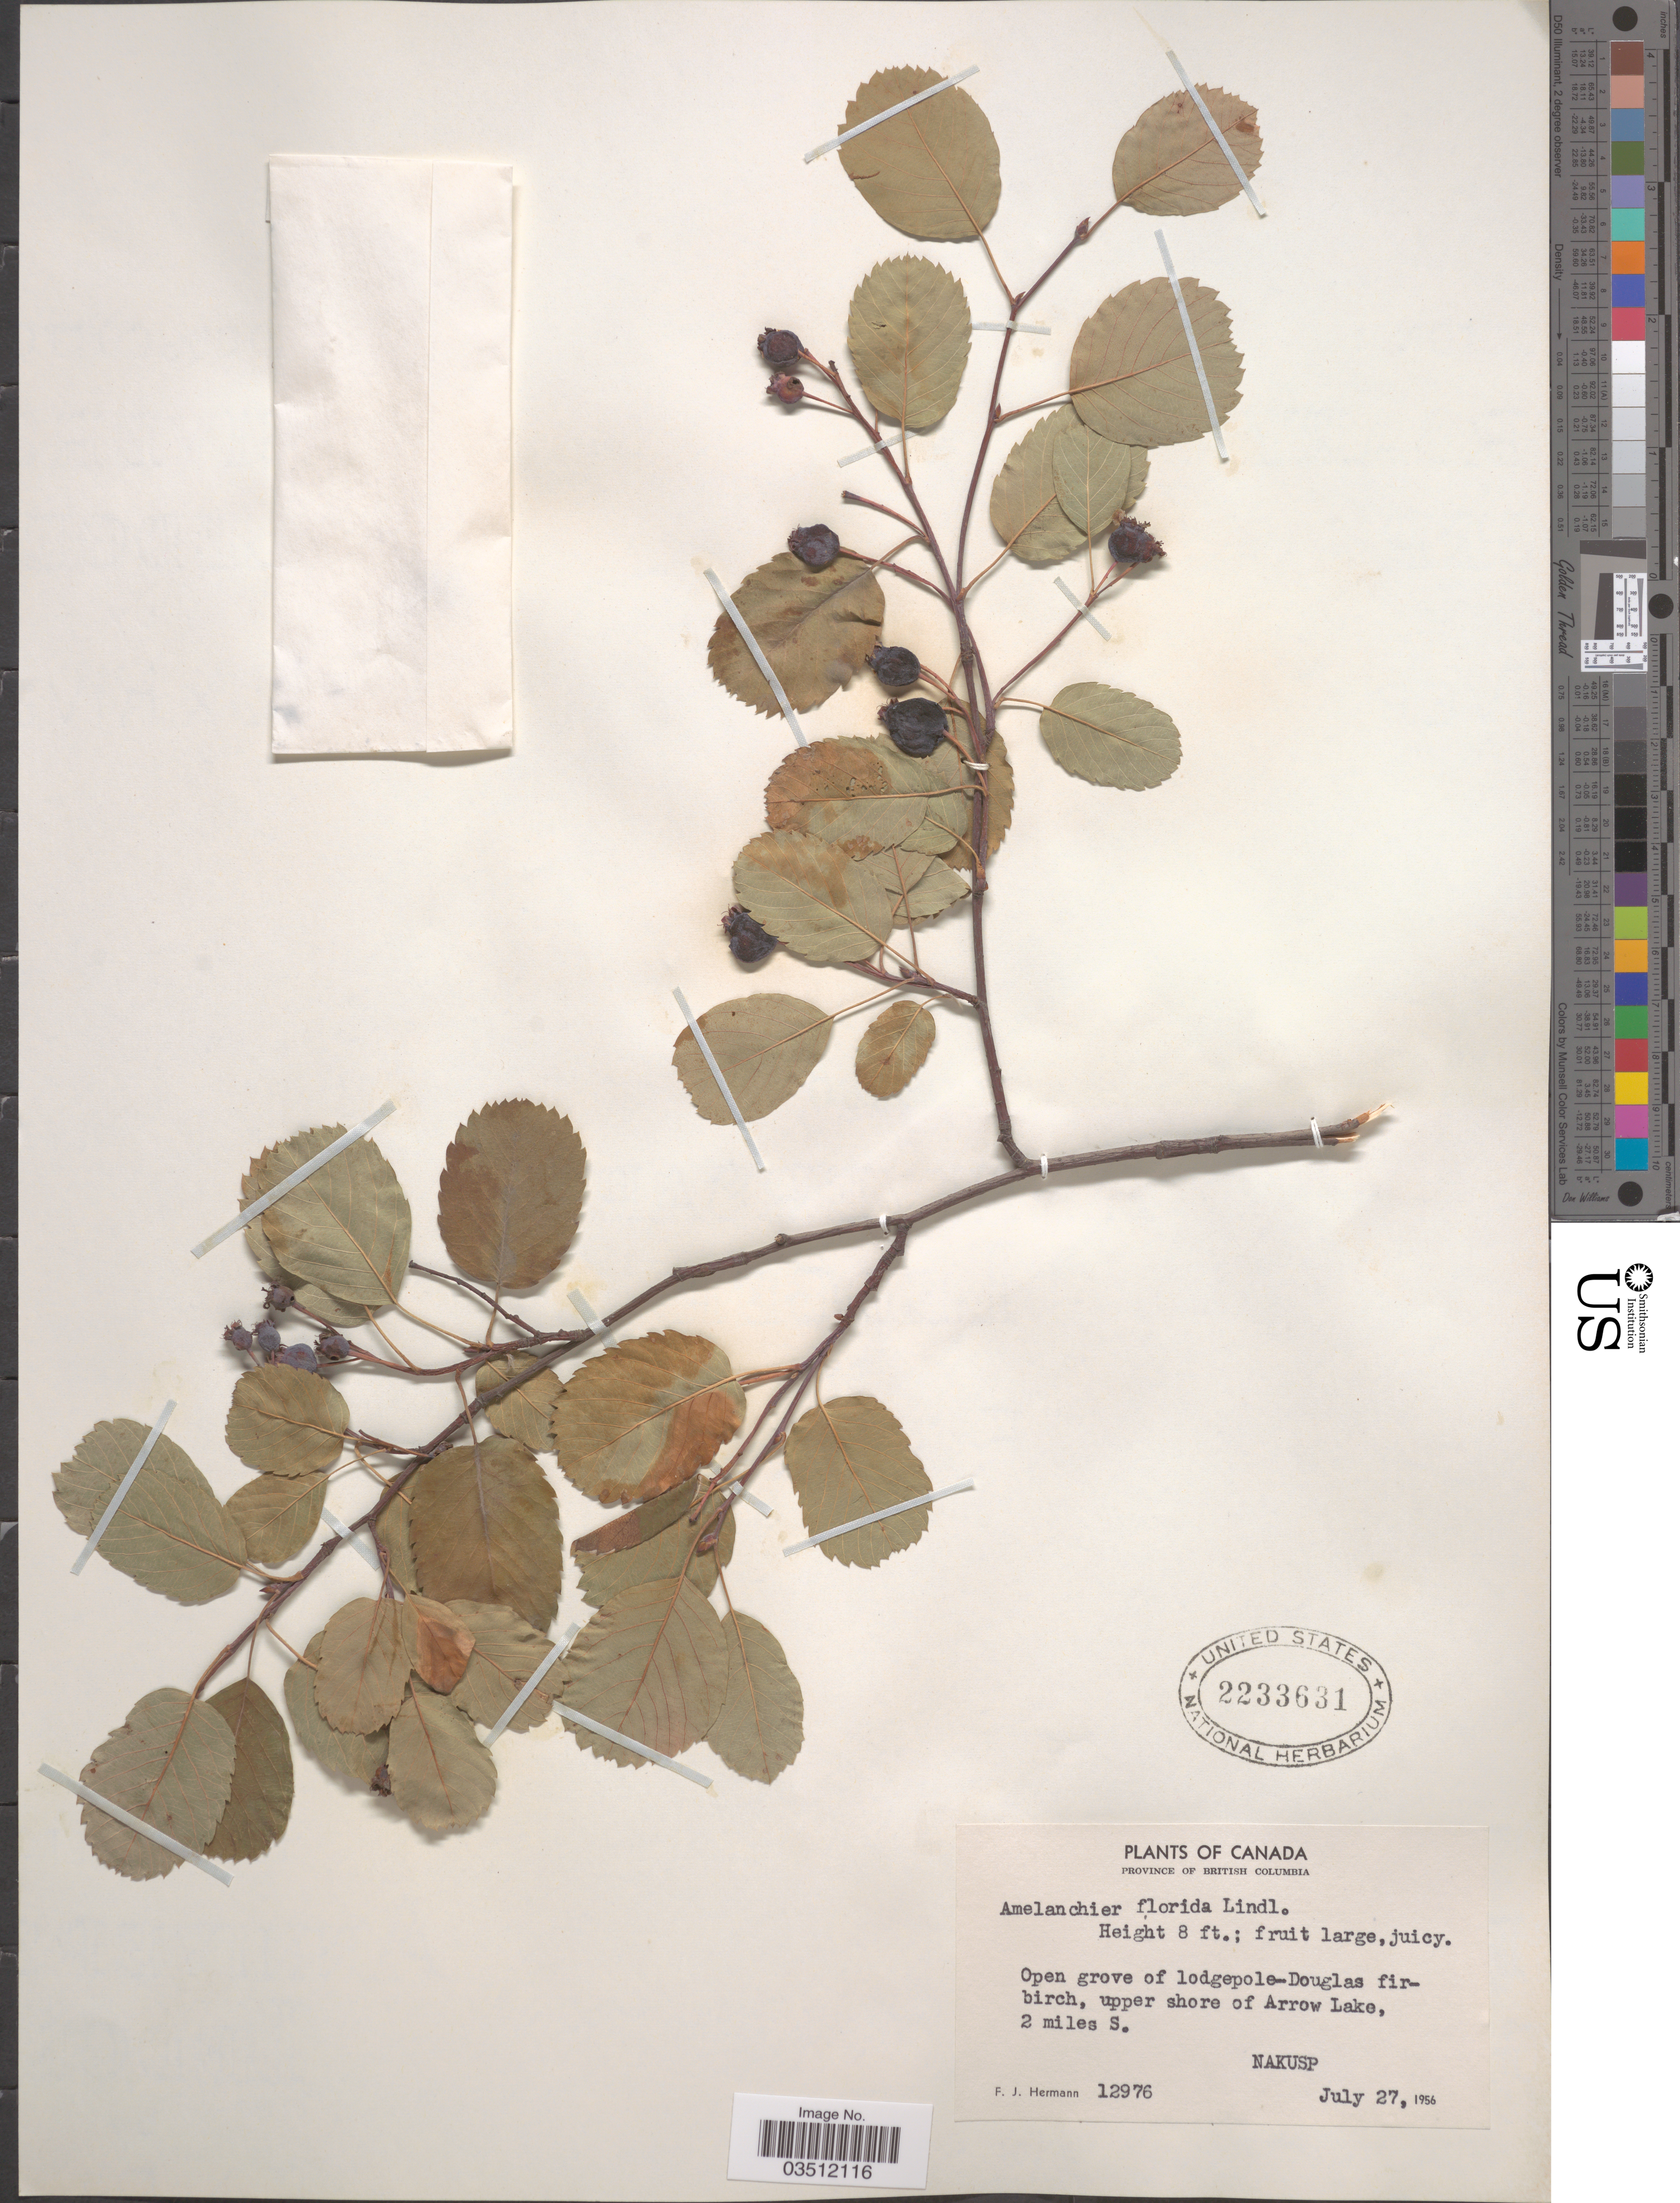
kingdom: Plantae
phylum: Tracheophyta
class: Magnoliopsida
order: Rosales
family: Rosaceae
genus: Amelanchier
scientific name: Amelanchier florida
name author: Lindl.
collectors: F. J. Hermann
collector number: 12976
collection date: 1956-07-27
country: Canada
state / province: British Columbia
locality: Open grove of lodgepole-Douglas firbirch, upper shore of Arrow Lake, 2 miles S. Nakusp.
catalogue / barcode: US 2233631